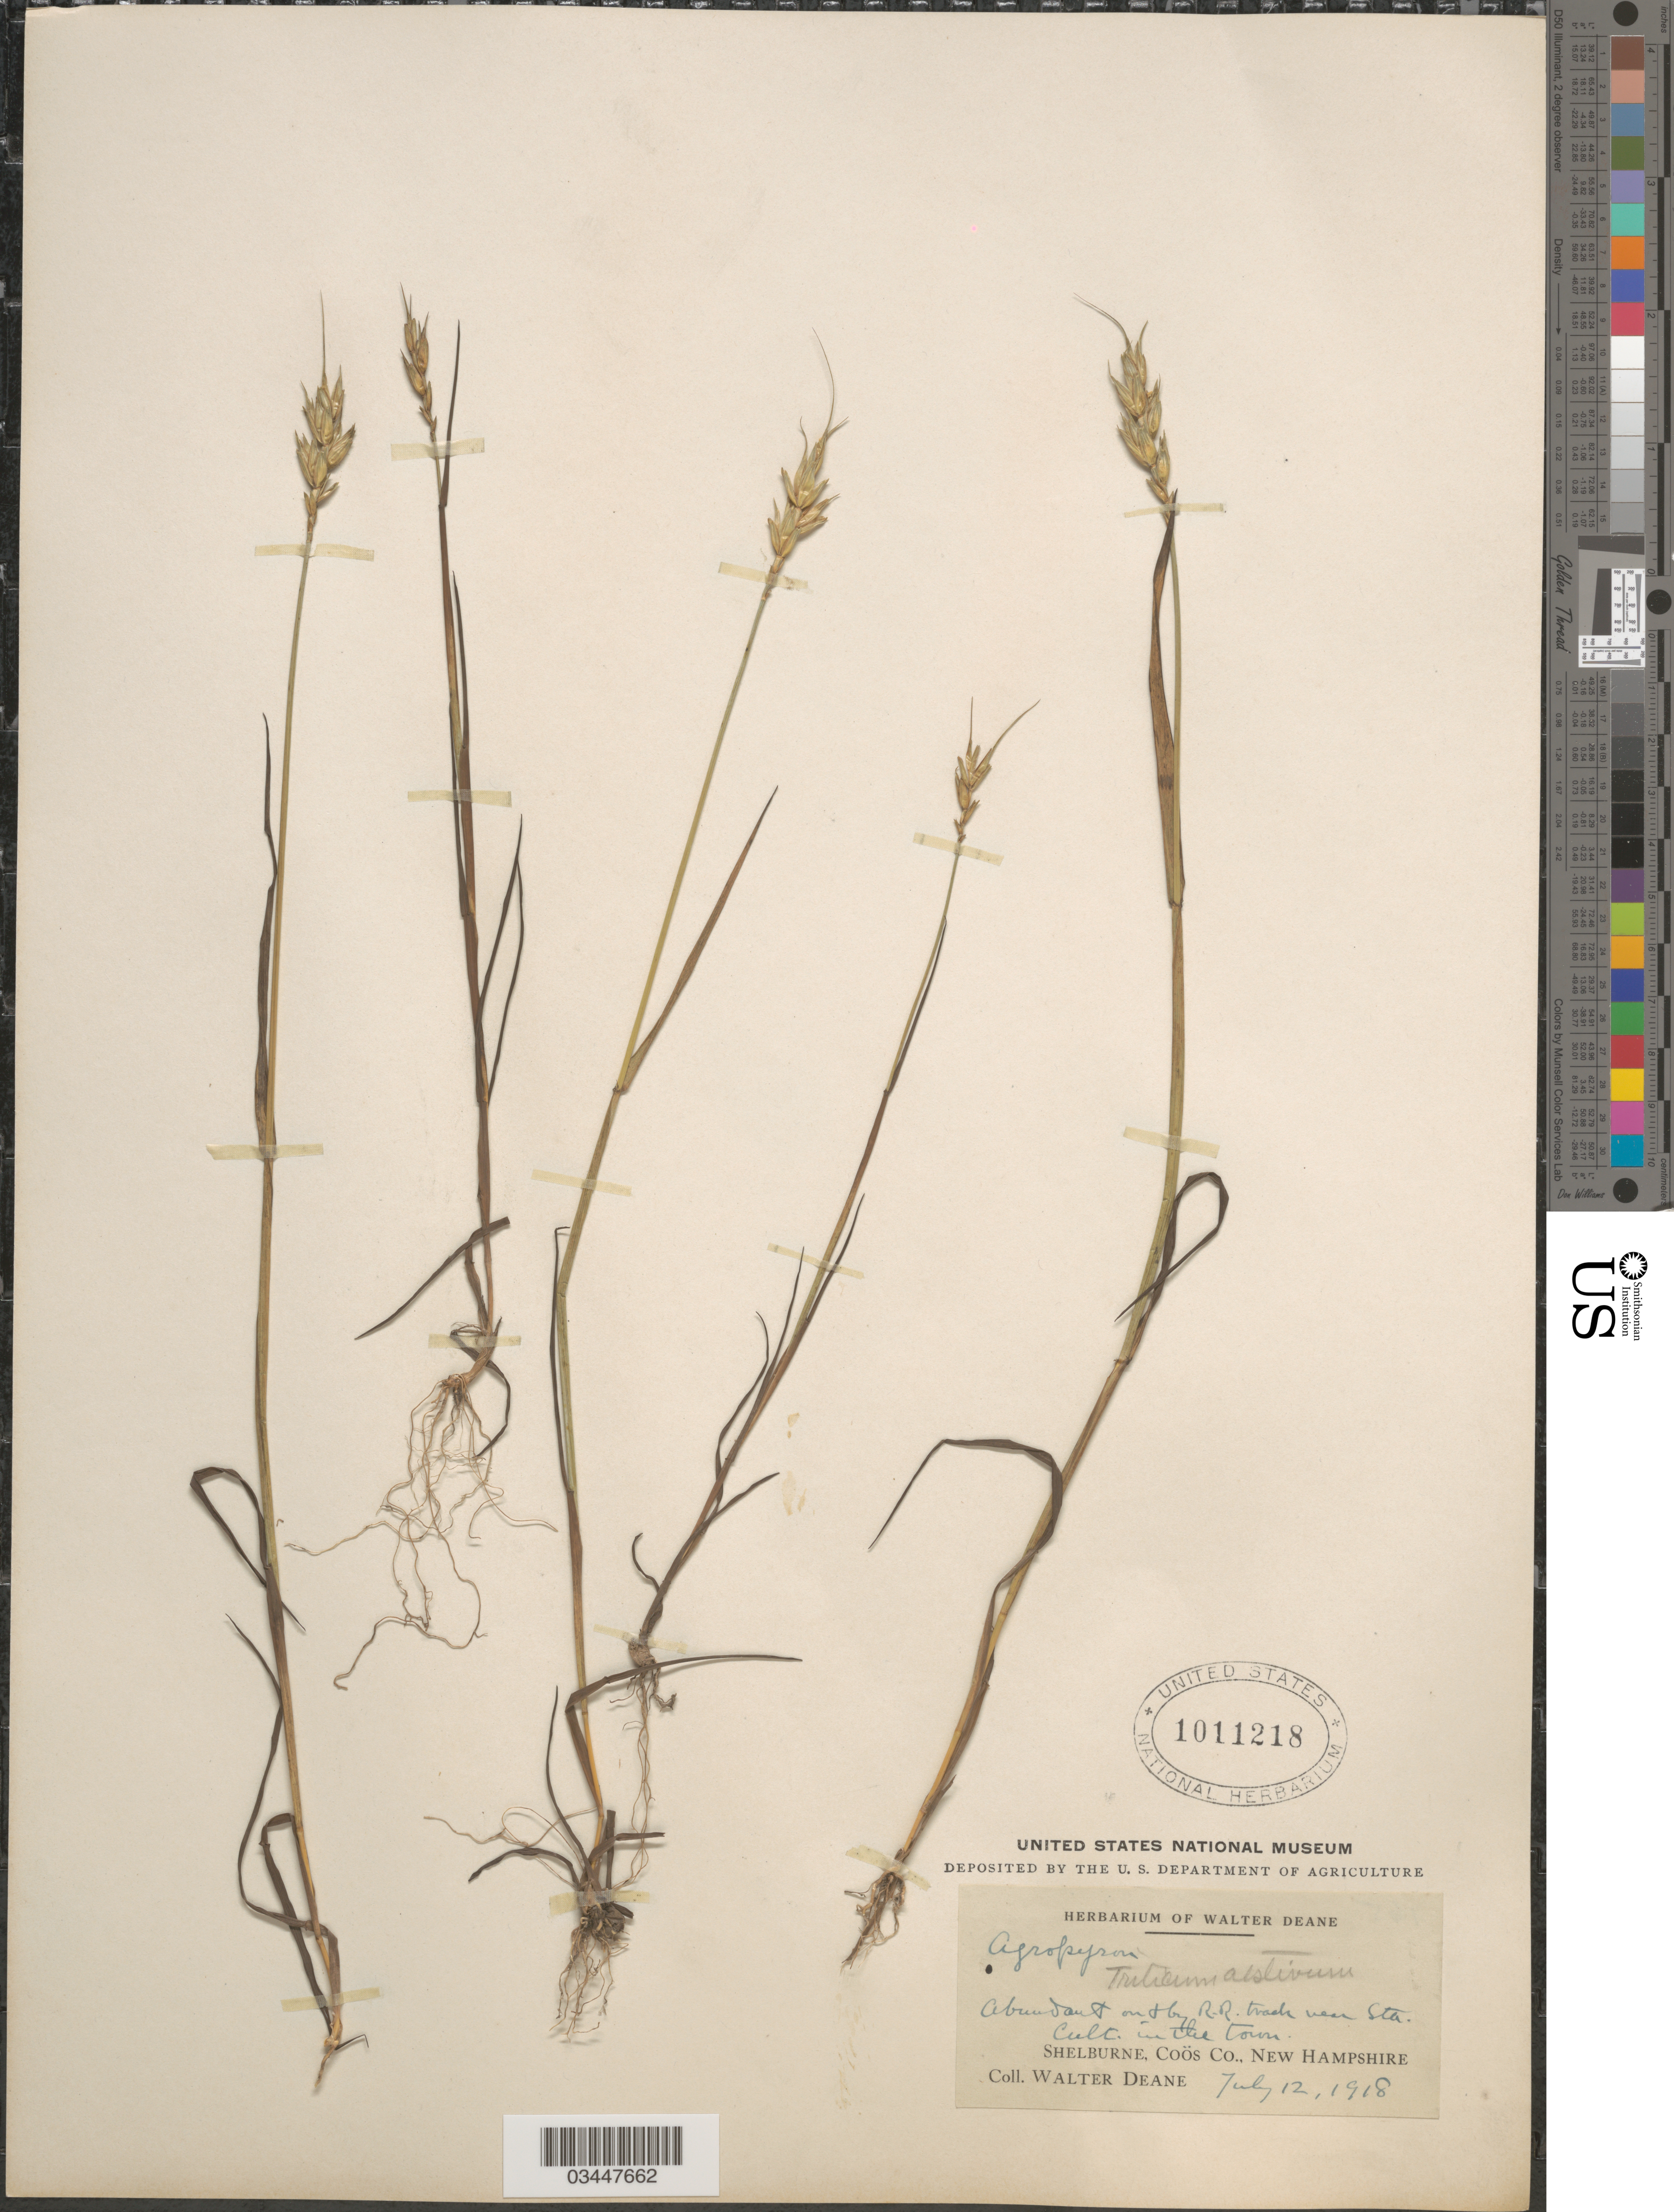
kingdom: Plantae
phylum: Tracheophyta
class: Liliopsida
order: Poales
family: Poaceae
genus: Triticum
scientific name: Triticum aestivum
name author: L.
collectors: W. Deane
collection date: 1918-07-12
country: United States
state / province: New Hampshire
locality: R.R. track near Sta. Shelburne, Coös Co.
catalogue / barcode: US 1011218